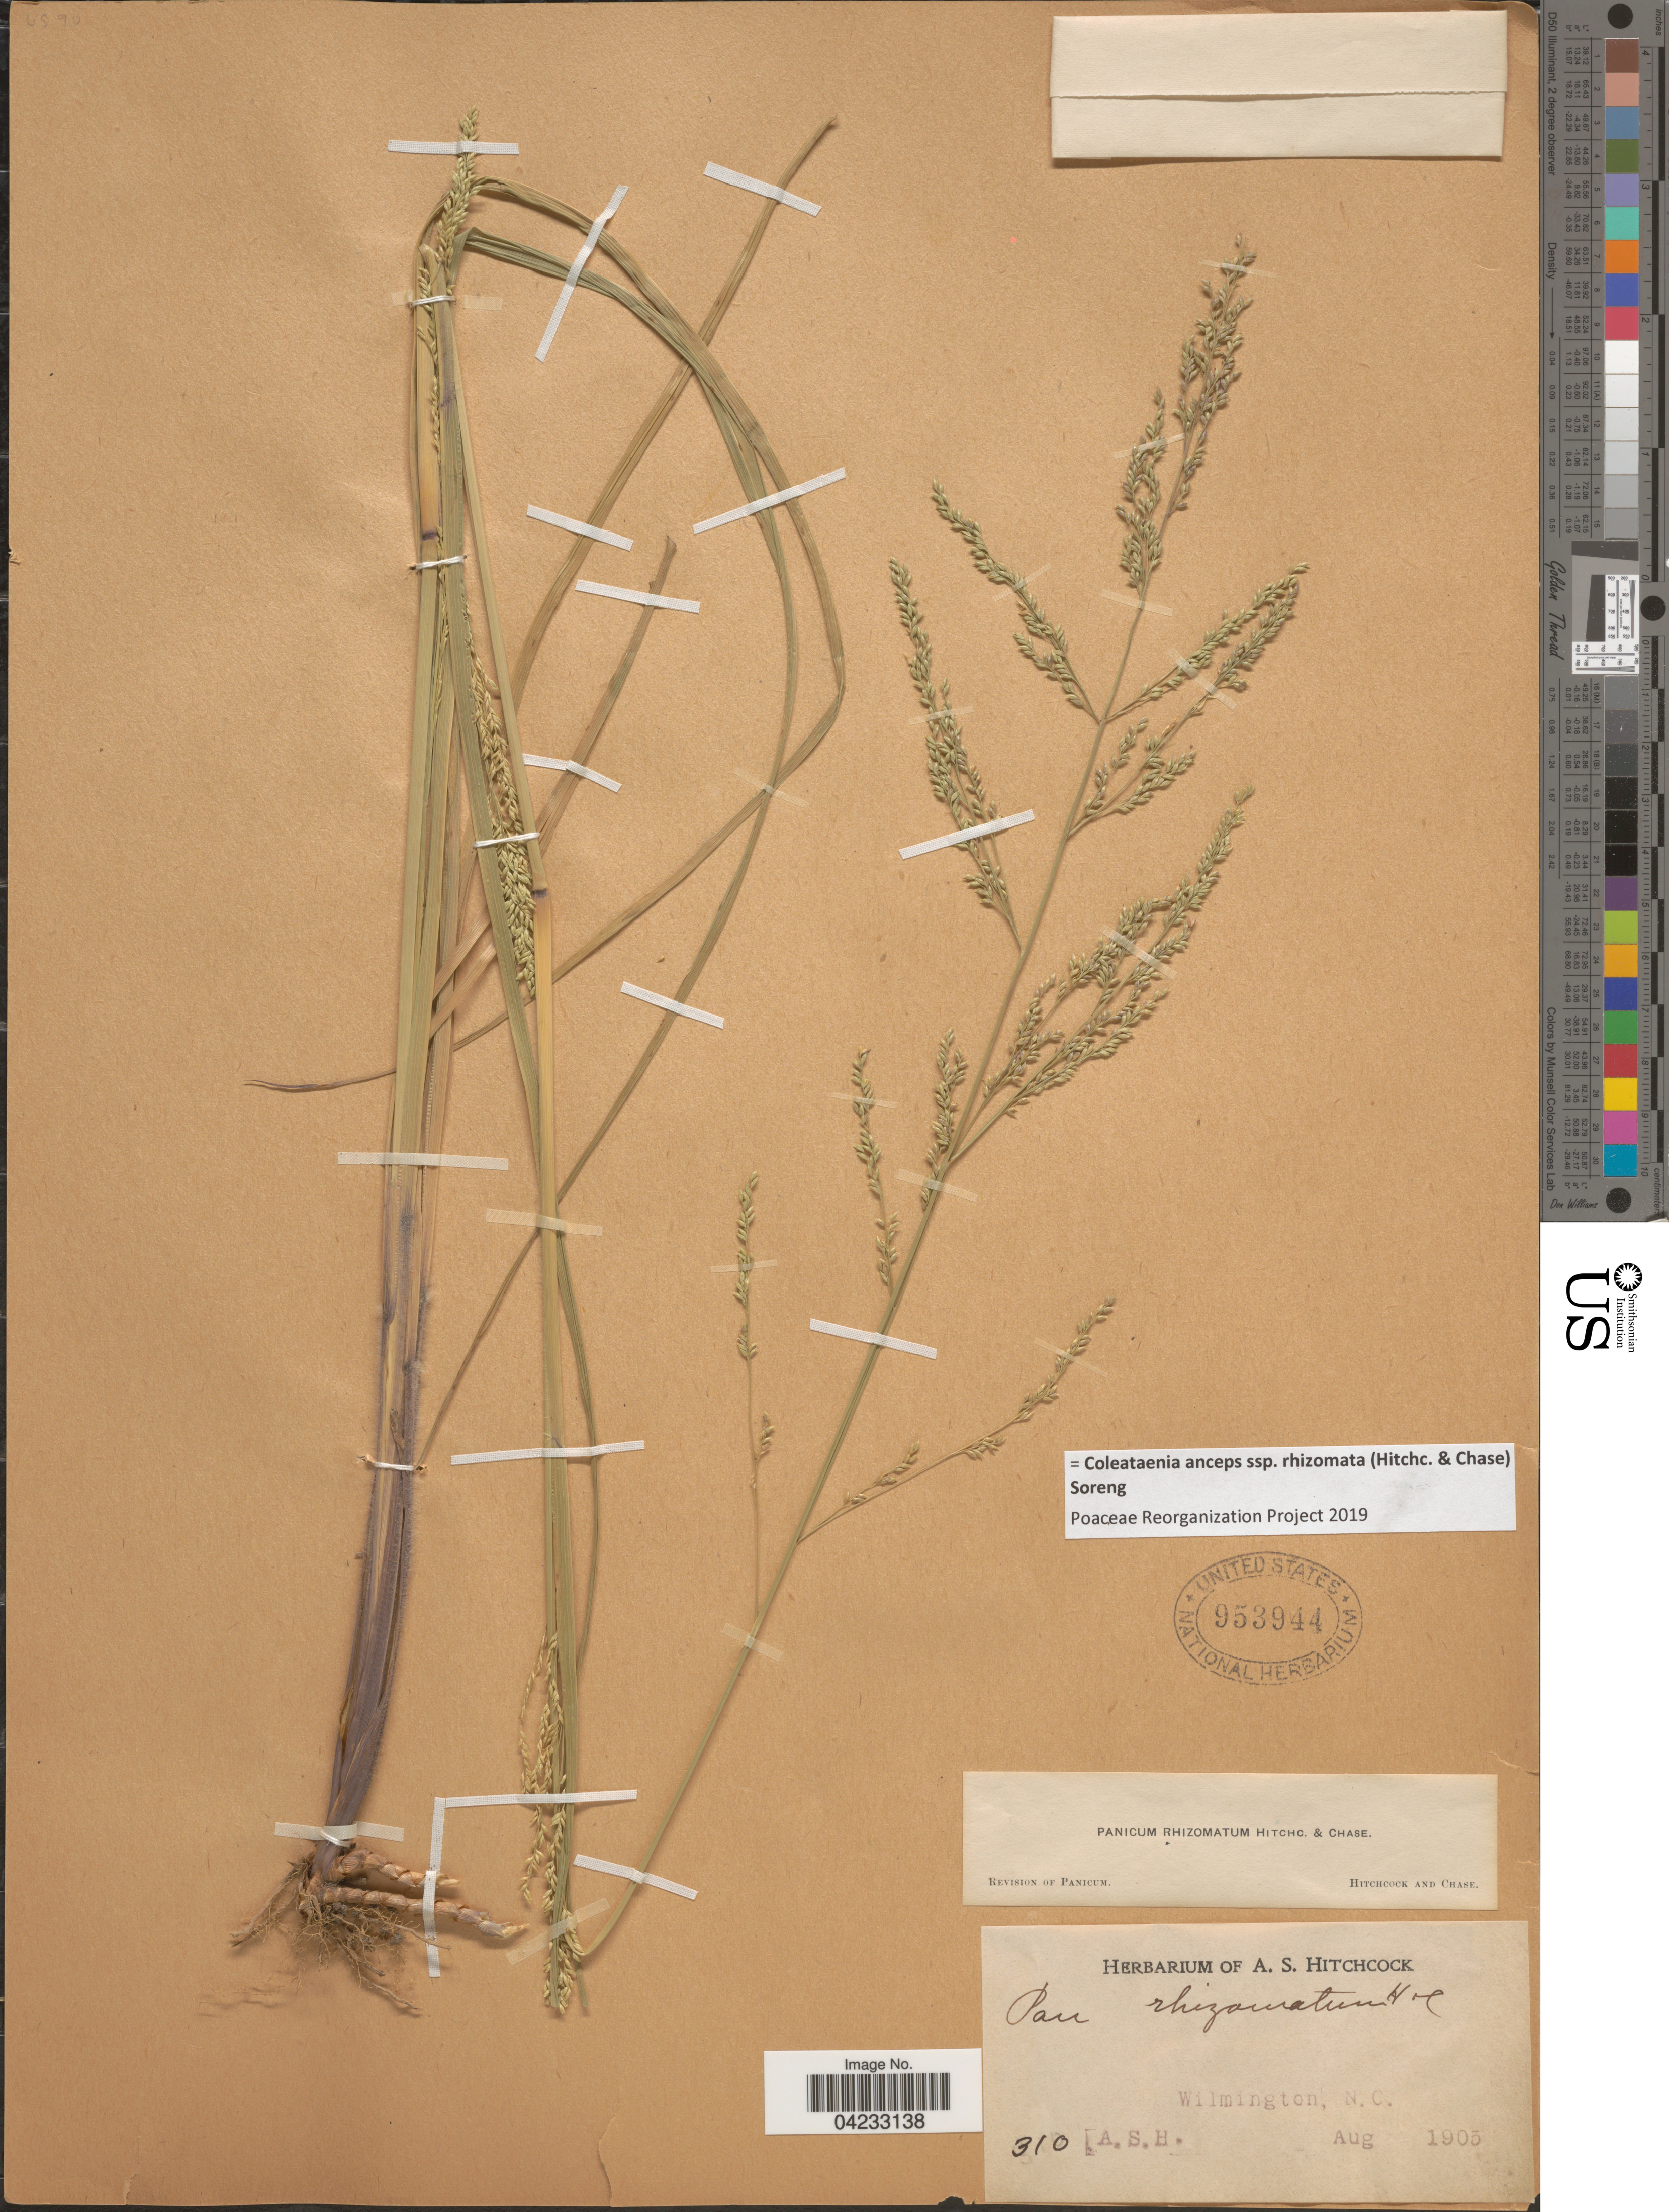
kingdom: Plantae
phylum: Tracheophyta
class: Liliopsida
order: Poales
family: Poaceae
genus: Coleataenia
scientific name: Coleataenia anceps subsp. rhizomata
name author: (Hitchc. & Chase) Soreng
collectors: A. S. Hitchcock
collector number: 310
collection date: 1905-08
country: United States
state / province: North Carolina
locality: Wilmington.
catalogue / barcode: US 953944